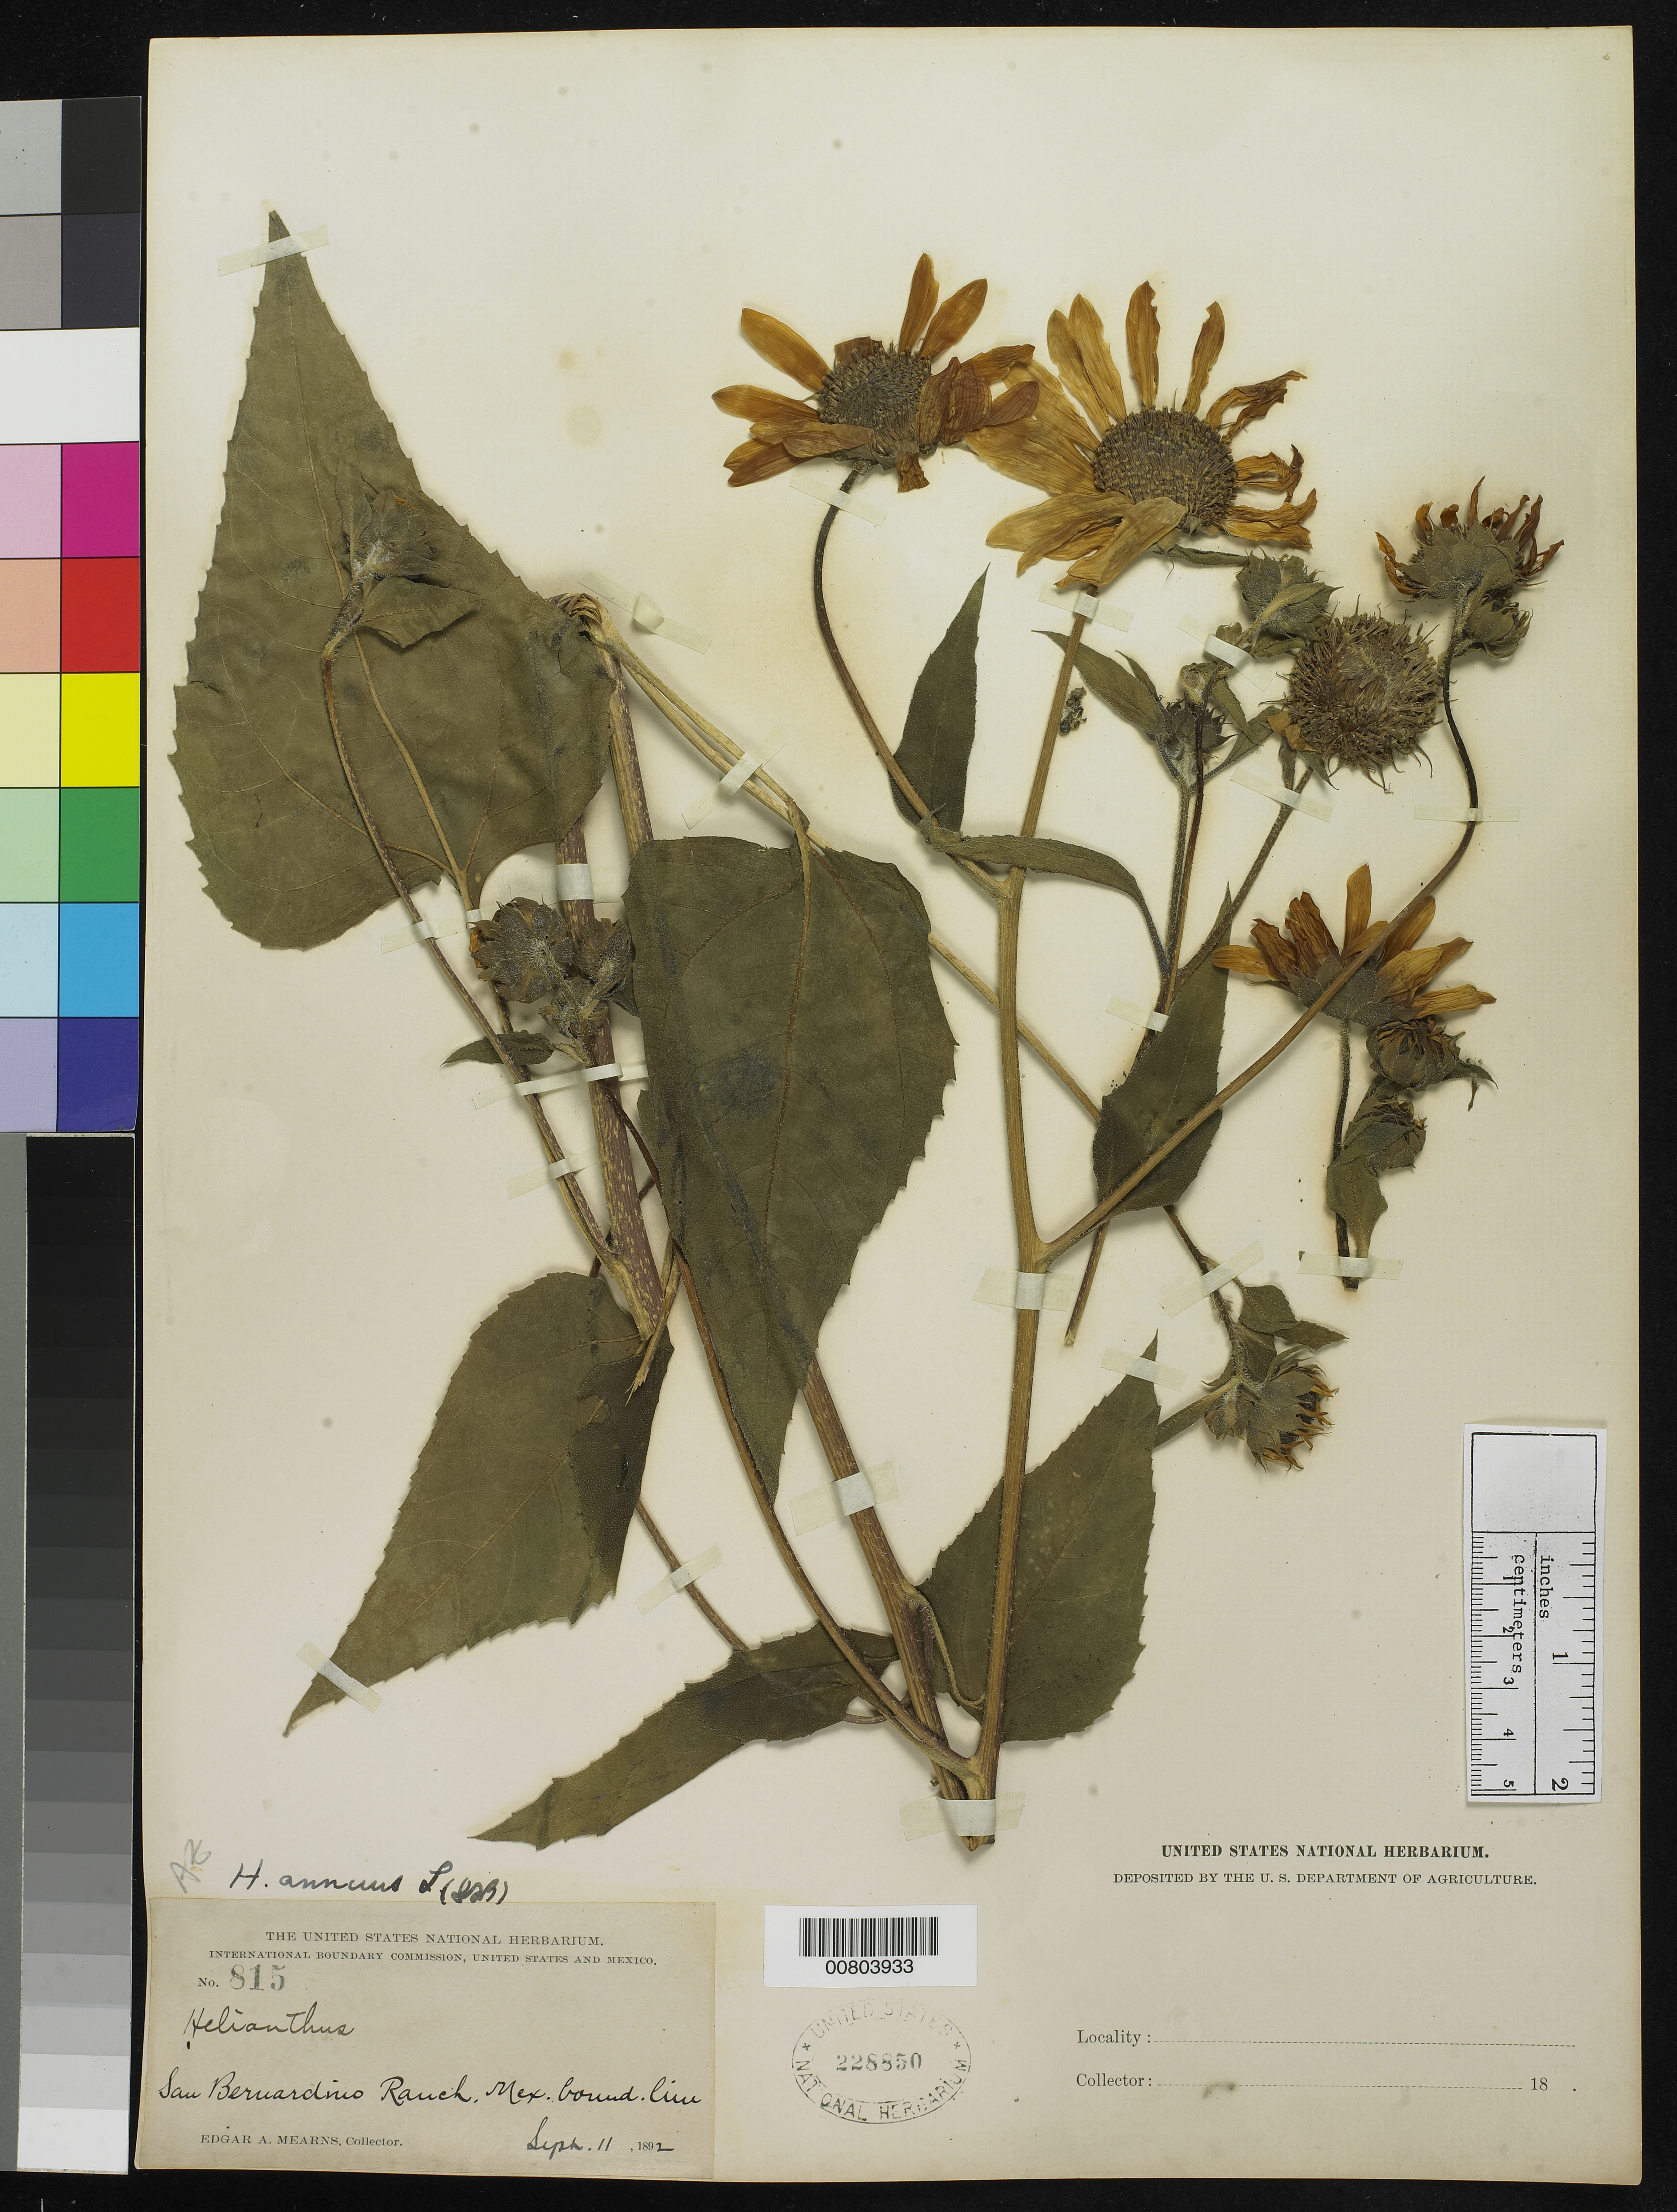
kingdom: Plantae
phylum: Tracheophyta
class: Magnoliopsida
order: Asterales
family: Asteraceae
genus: Helianthus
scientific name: Helianthus annuus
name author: L.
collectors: E. A. Mearns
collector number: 815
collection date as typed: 11 Sep 1892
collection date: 1892-09-11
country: United States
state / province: Arizona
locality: San Bernardino Ranch. Mexican Boundary Line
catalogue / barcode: US 228850